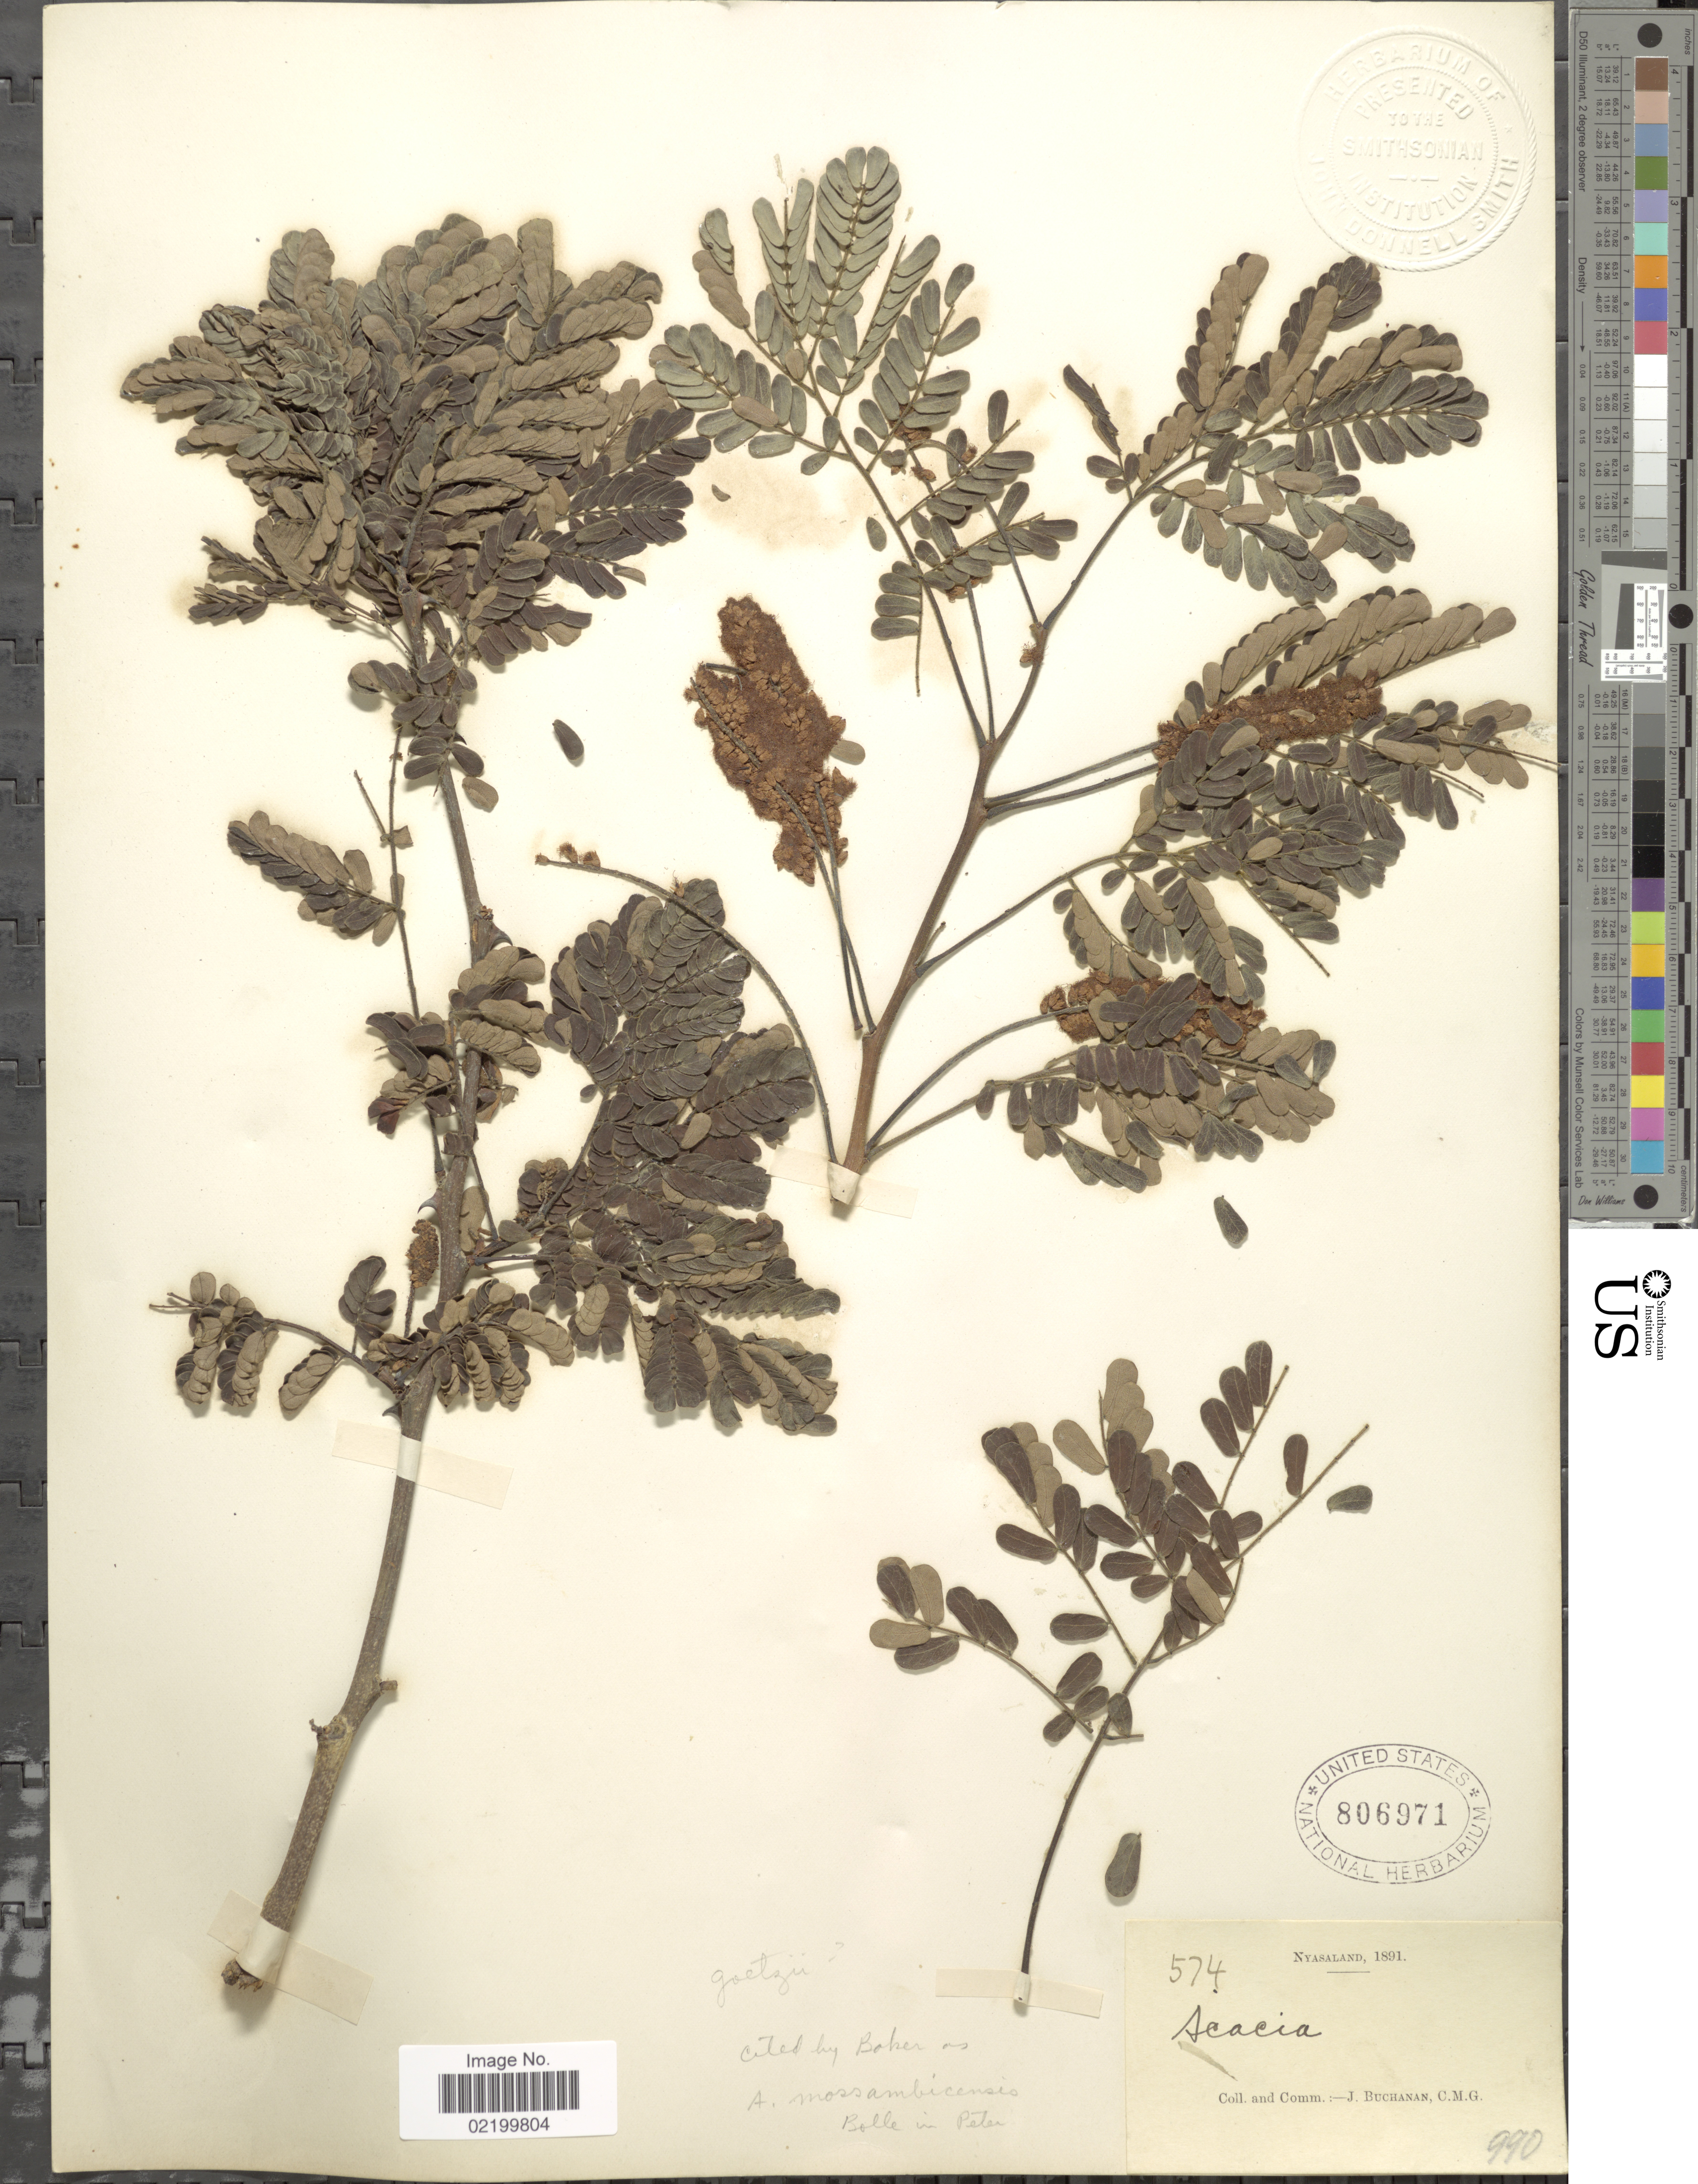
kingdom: Plantae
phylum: Tracheophyta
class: Magnoliopsida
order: Fabales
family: Fabaceae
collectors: J. Buchanan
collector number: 574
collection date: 1891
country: Malawi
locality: Nyasaland.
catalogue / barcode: US 806971